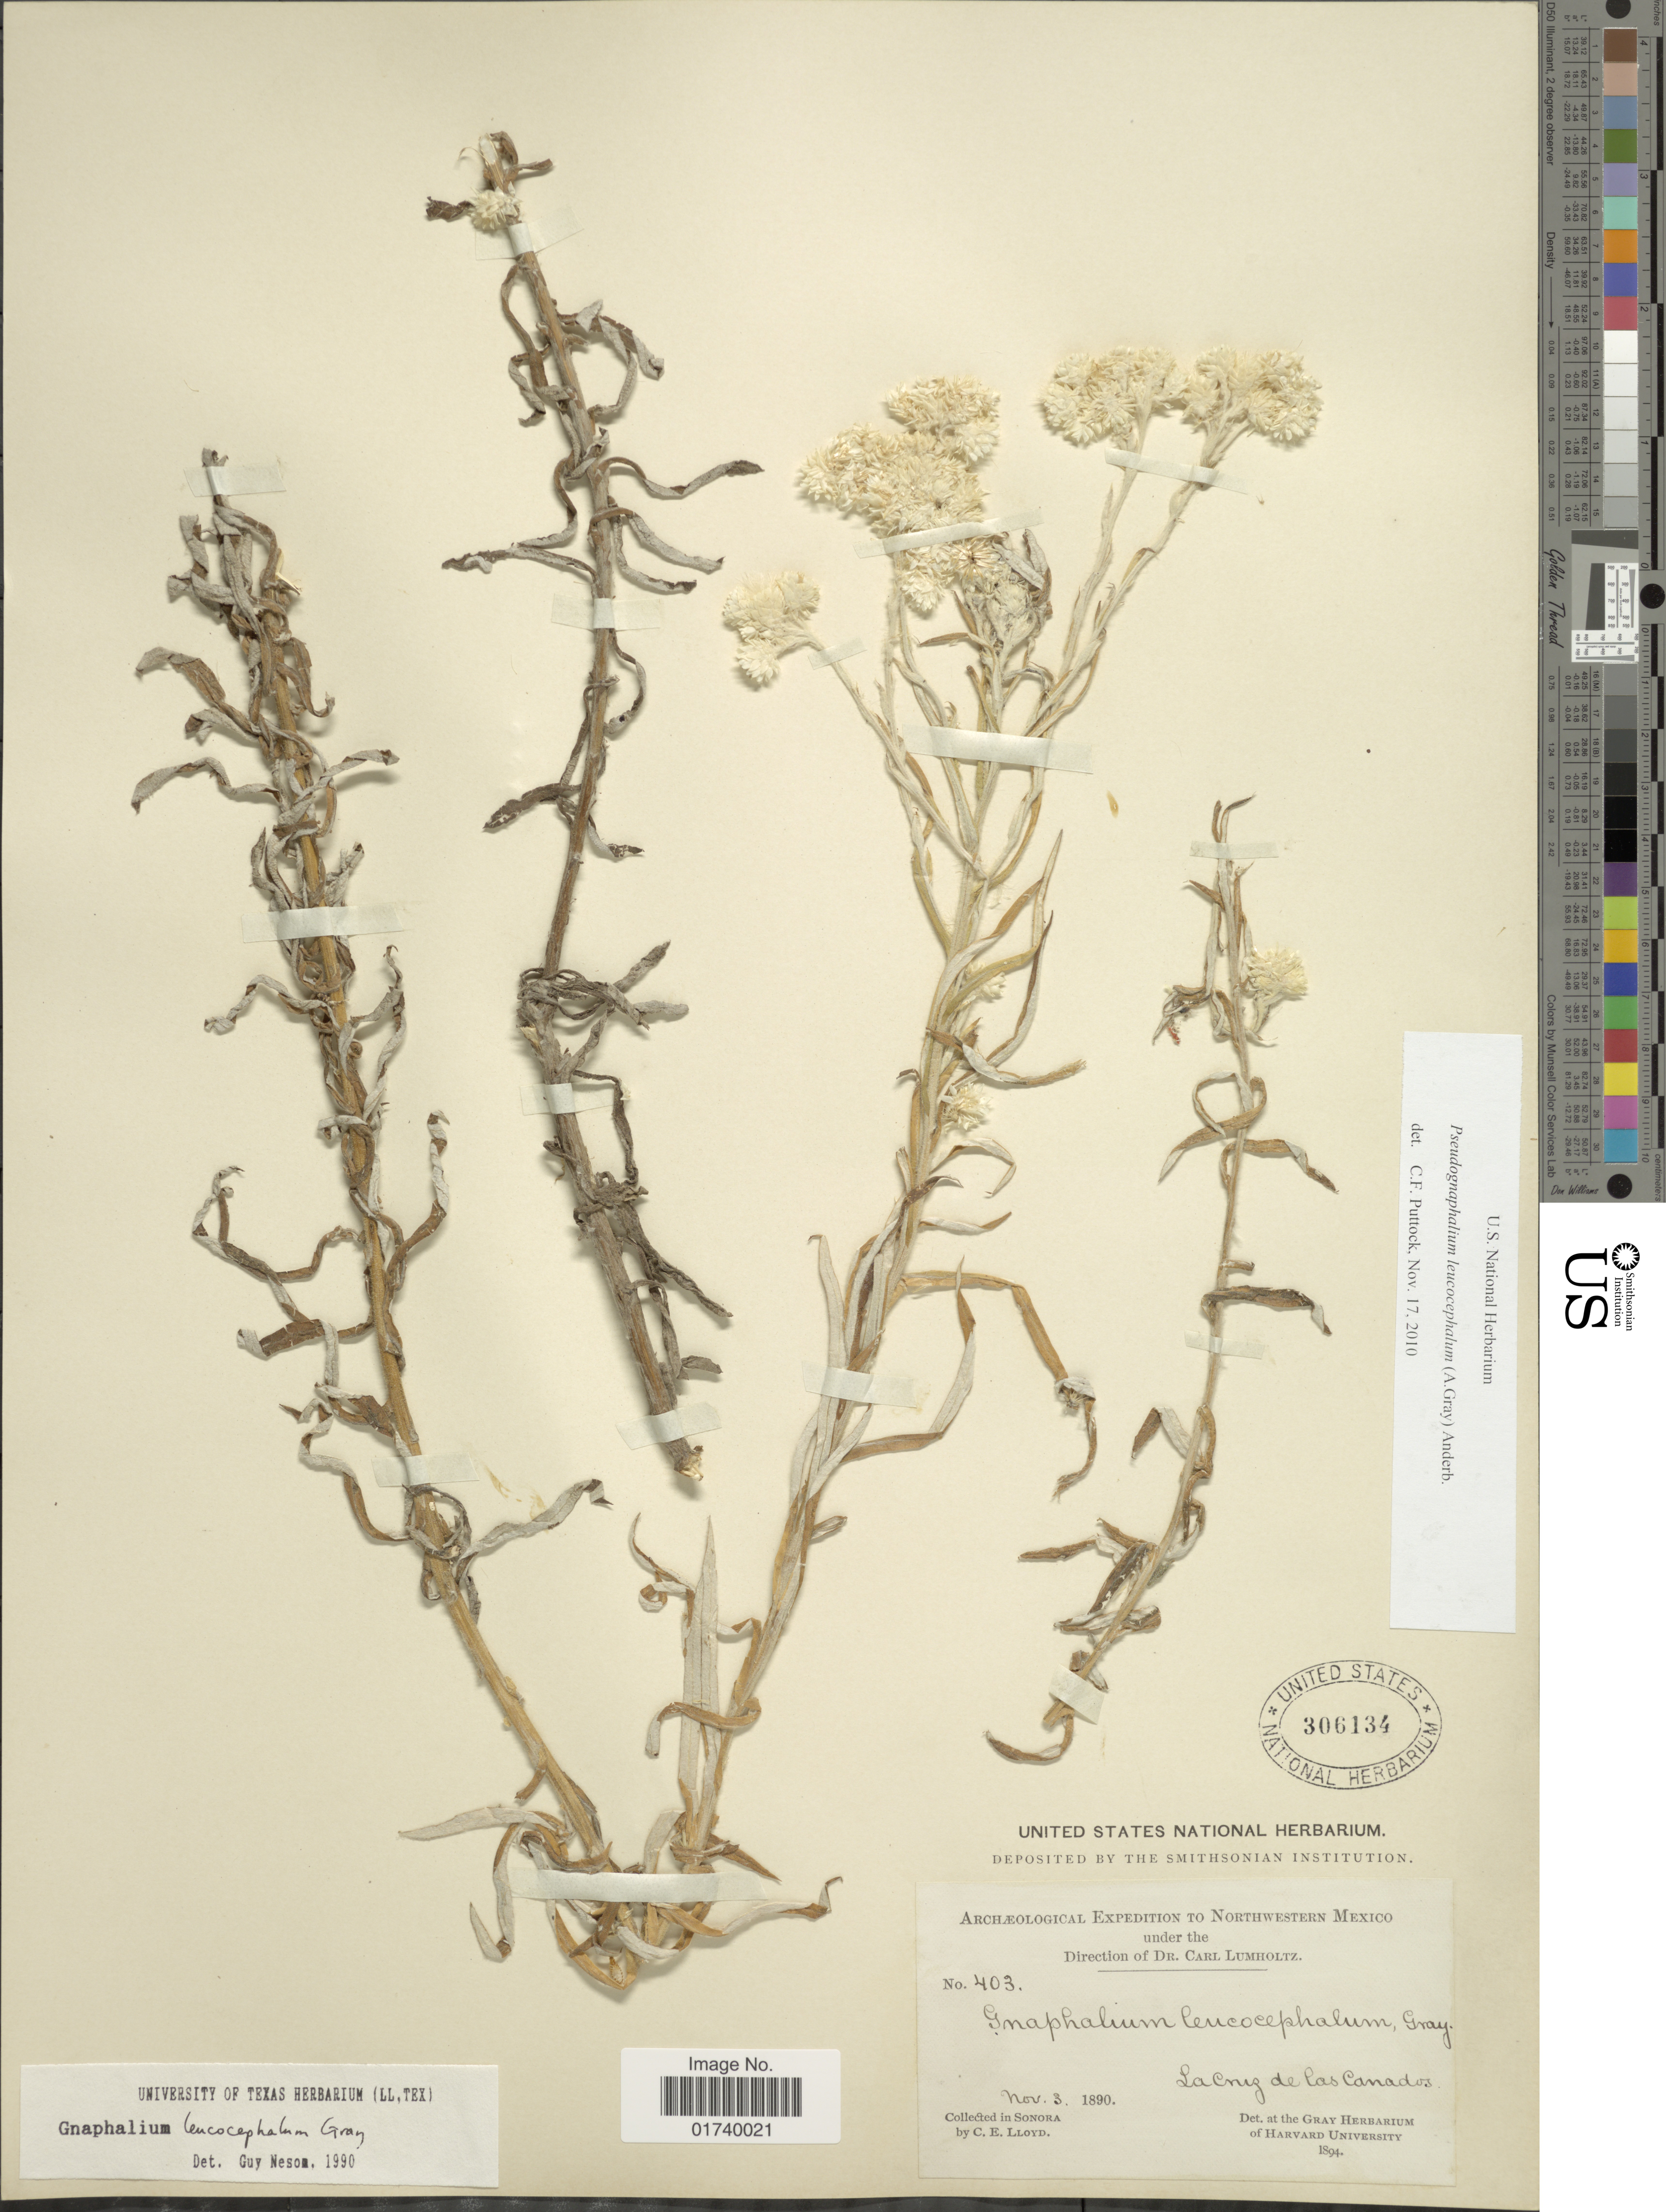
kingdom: Plantae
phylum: Tracheophyta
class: Magnoliopsida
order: Asterales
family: Asteraceae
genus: Pseudognaphalium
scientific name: Pseudognaphalium leucocephalum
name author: (A. Gray) Anderb.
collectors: Lloyd, C. E.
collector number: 403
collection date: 1890-11-03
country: Mexico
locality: Northwestern Mexico. La Cruz de la Canades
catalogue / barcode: US 306134